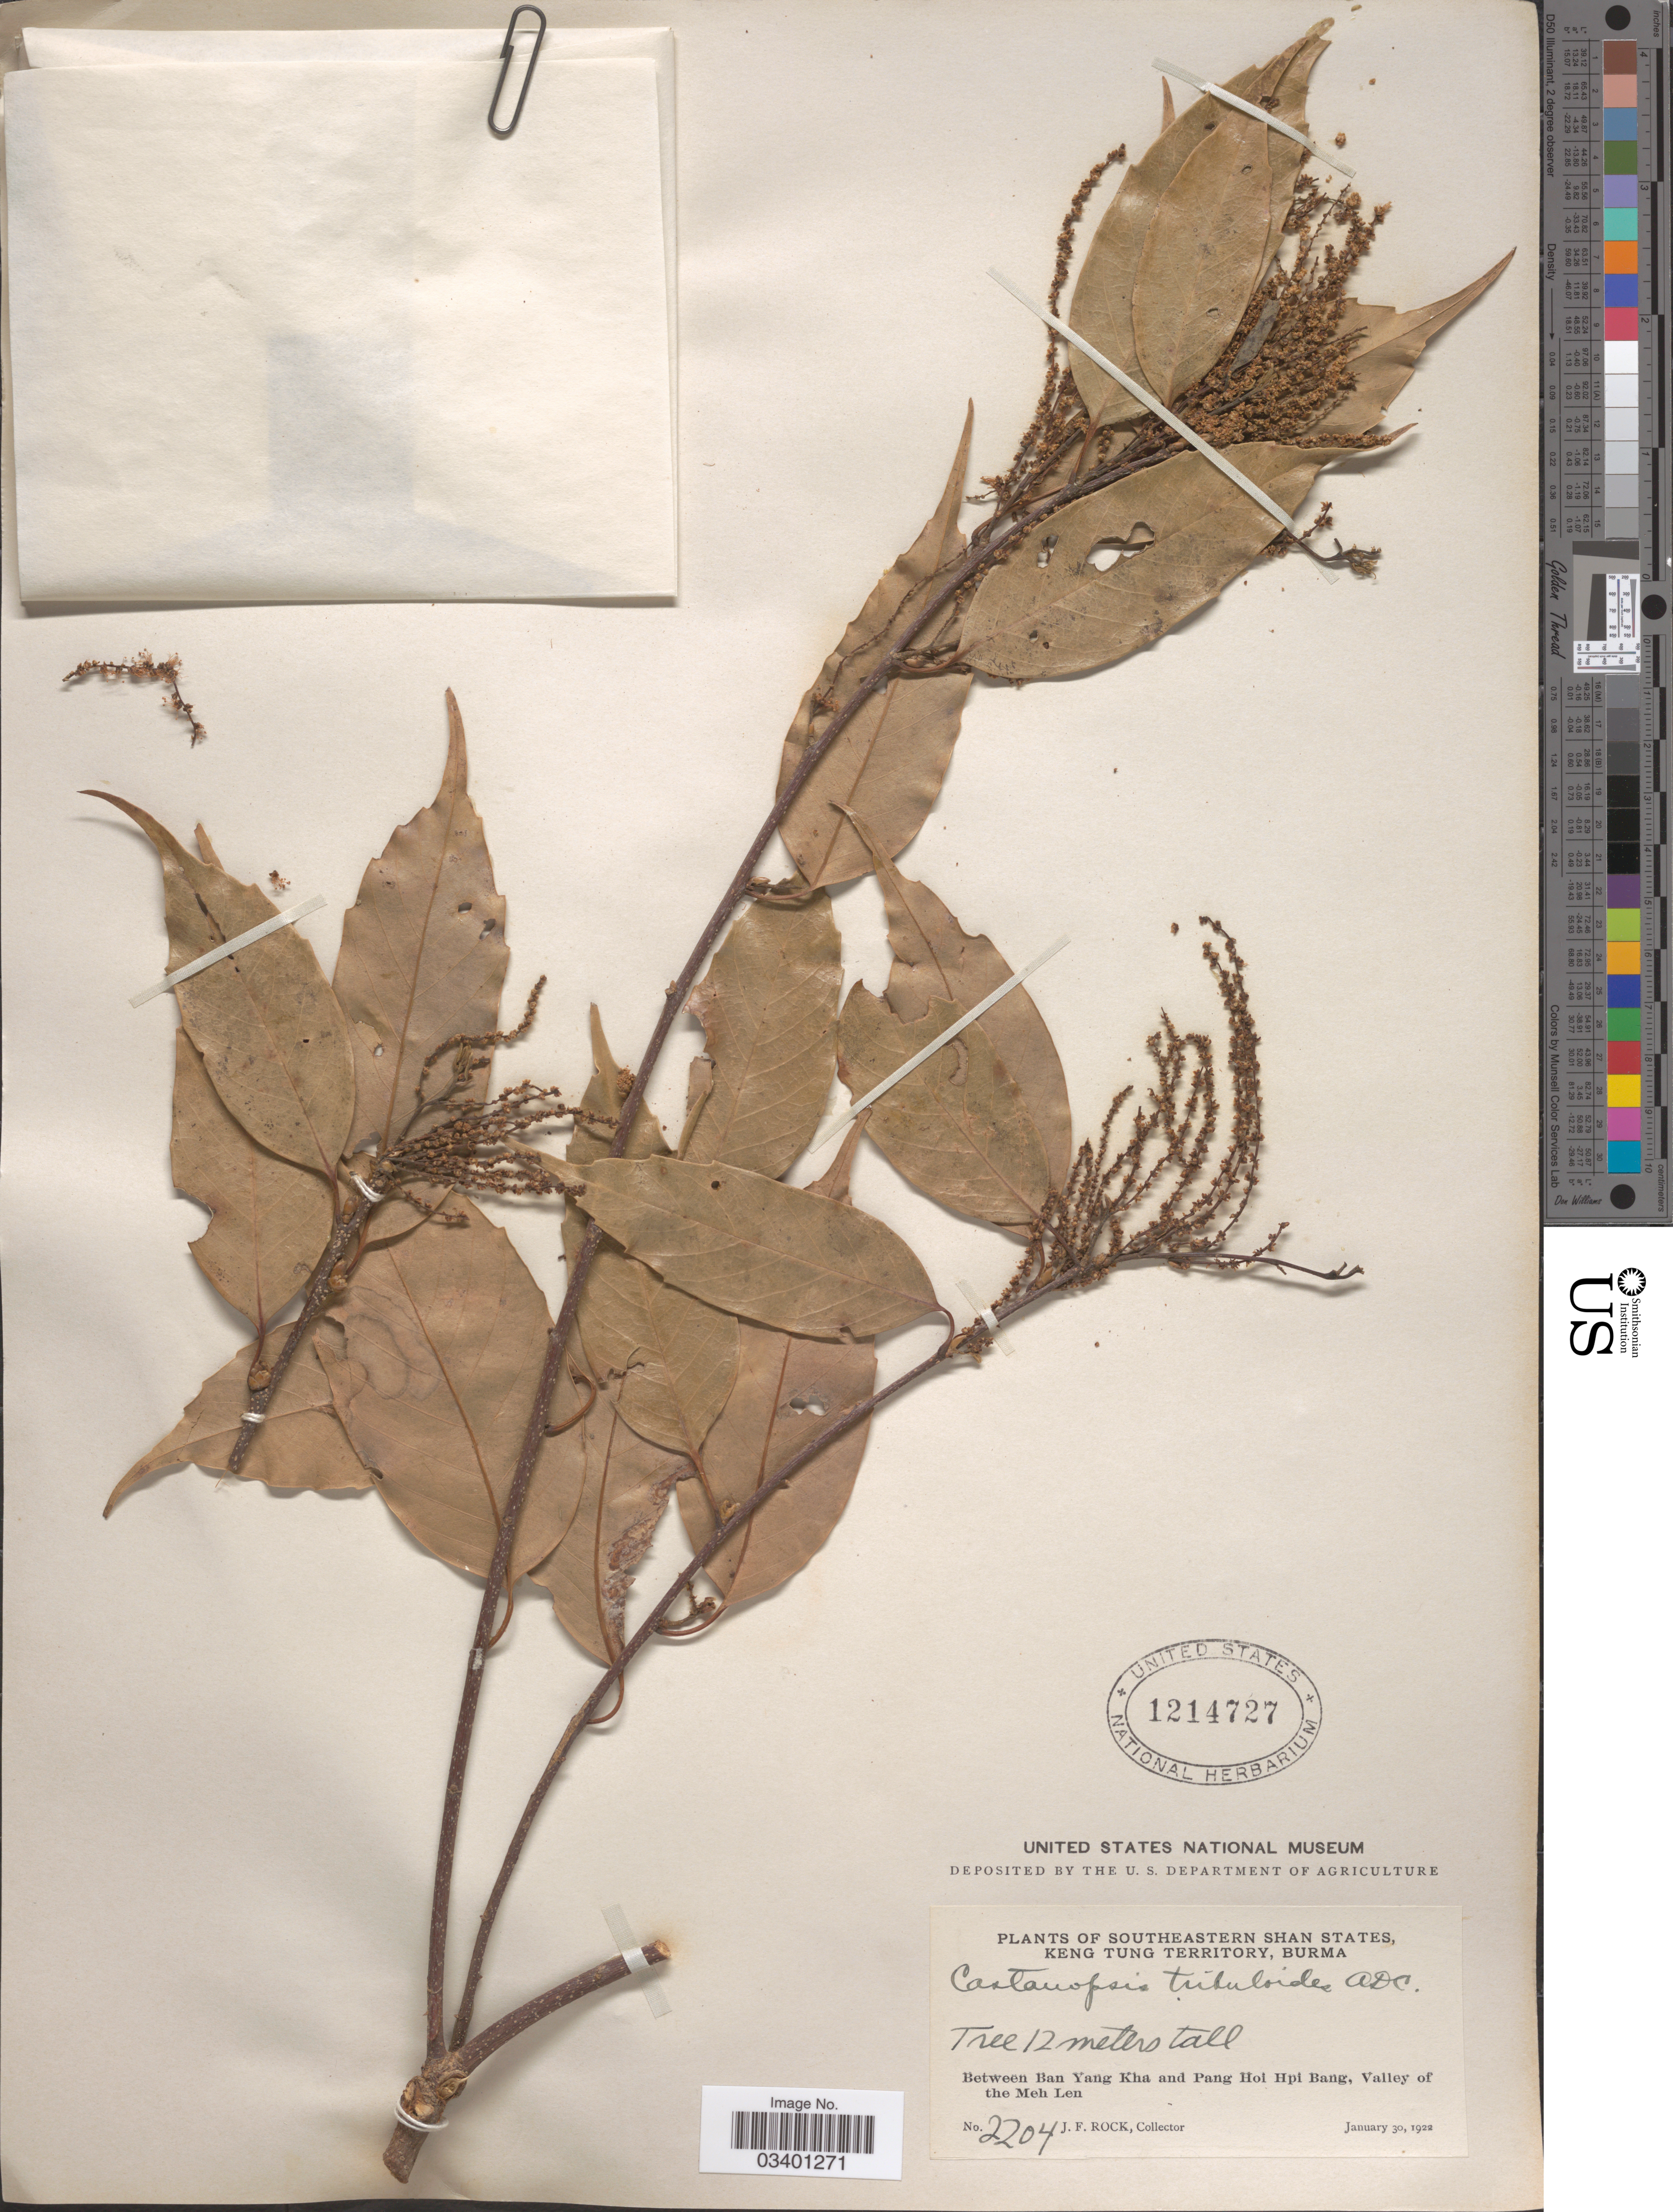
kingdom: Plantae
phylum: Tracheophyta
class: Magnoliopsida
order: Fagales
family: Fagaceae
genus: Castanopsis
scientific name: Castanopsis tribuloides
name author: (Sm.) A. DC.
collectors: J. Rock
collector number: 2204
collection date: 1922-01-30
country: Myanmar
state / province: Shan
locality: Southeastern Shan States, Keng Tung Territory, Burma. Between Ban Yang Kha and Pang Hoi Hpi Bang, Valley of the Meh Len.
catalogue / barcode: US 1214727